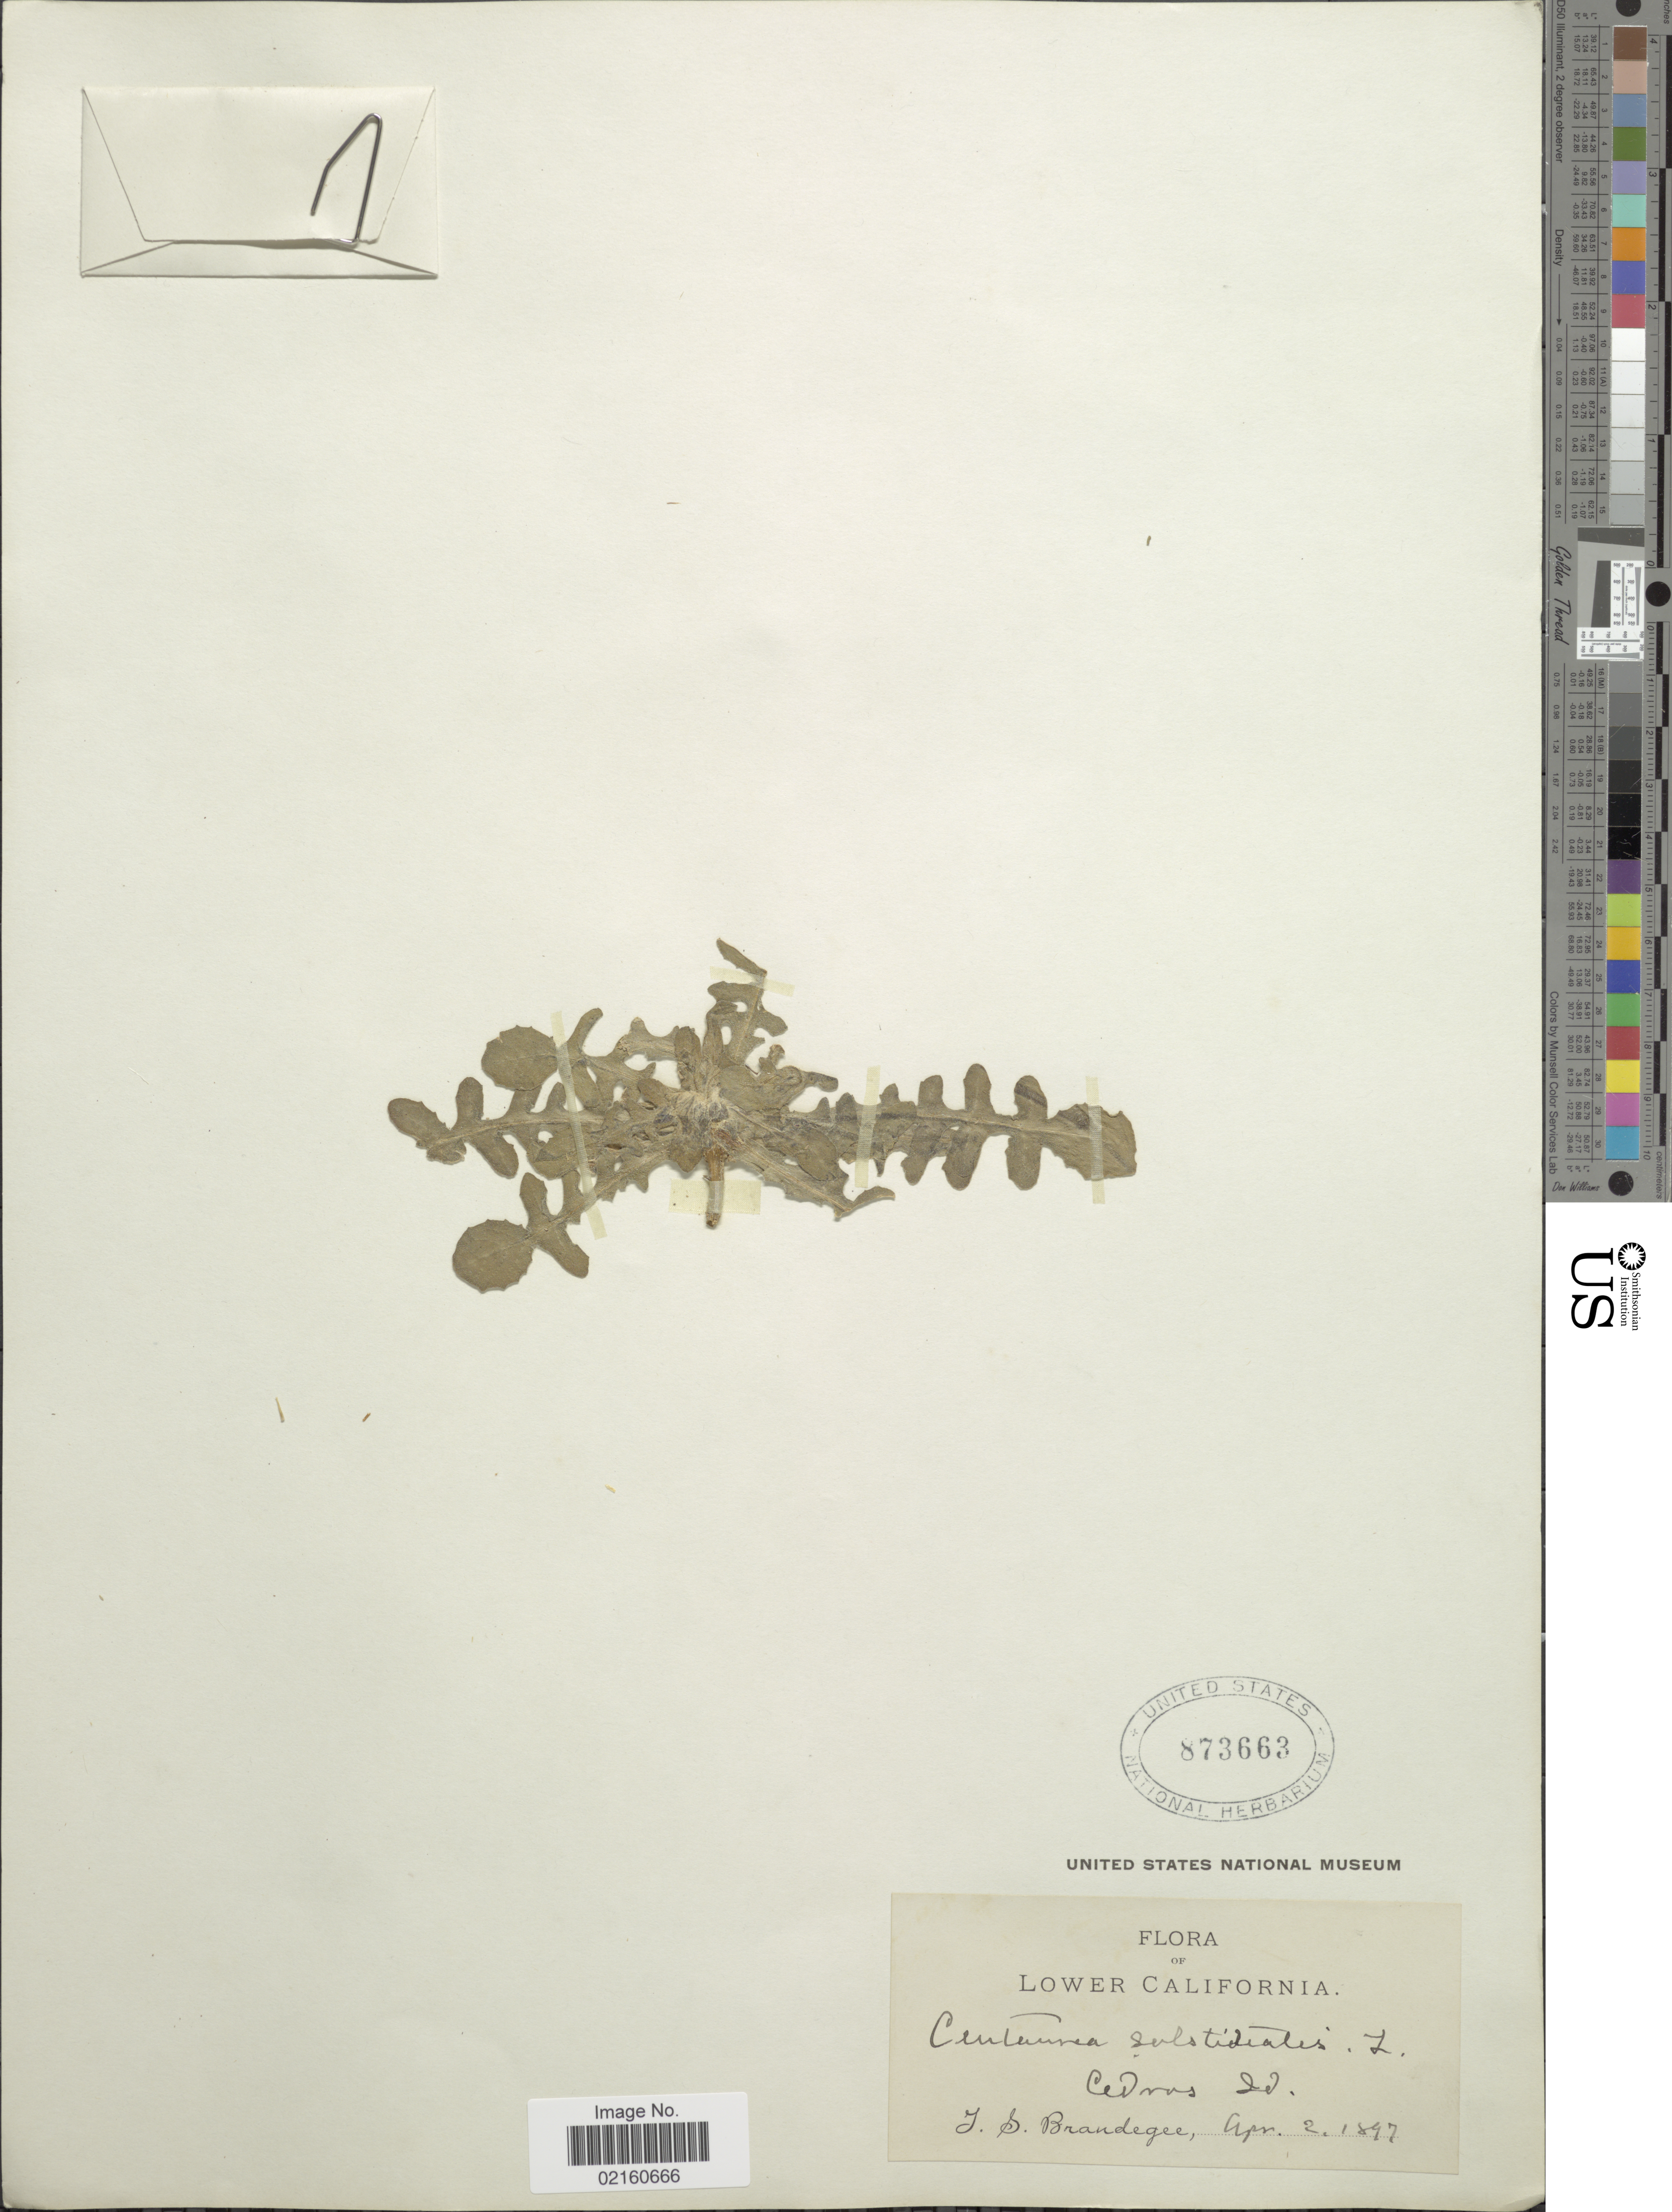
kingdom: Plantae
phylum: Tracheophyta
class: Magnoliopsida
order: Asterales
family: Asteraceae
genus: Centaurea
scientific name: Centaurea solstitialis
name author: L.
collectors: T. S. Brandegee (herbarium)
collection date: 1897-04-02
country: Mexico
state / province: Baja California Norte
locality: Cedros Id.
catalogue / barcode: US 873663